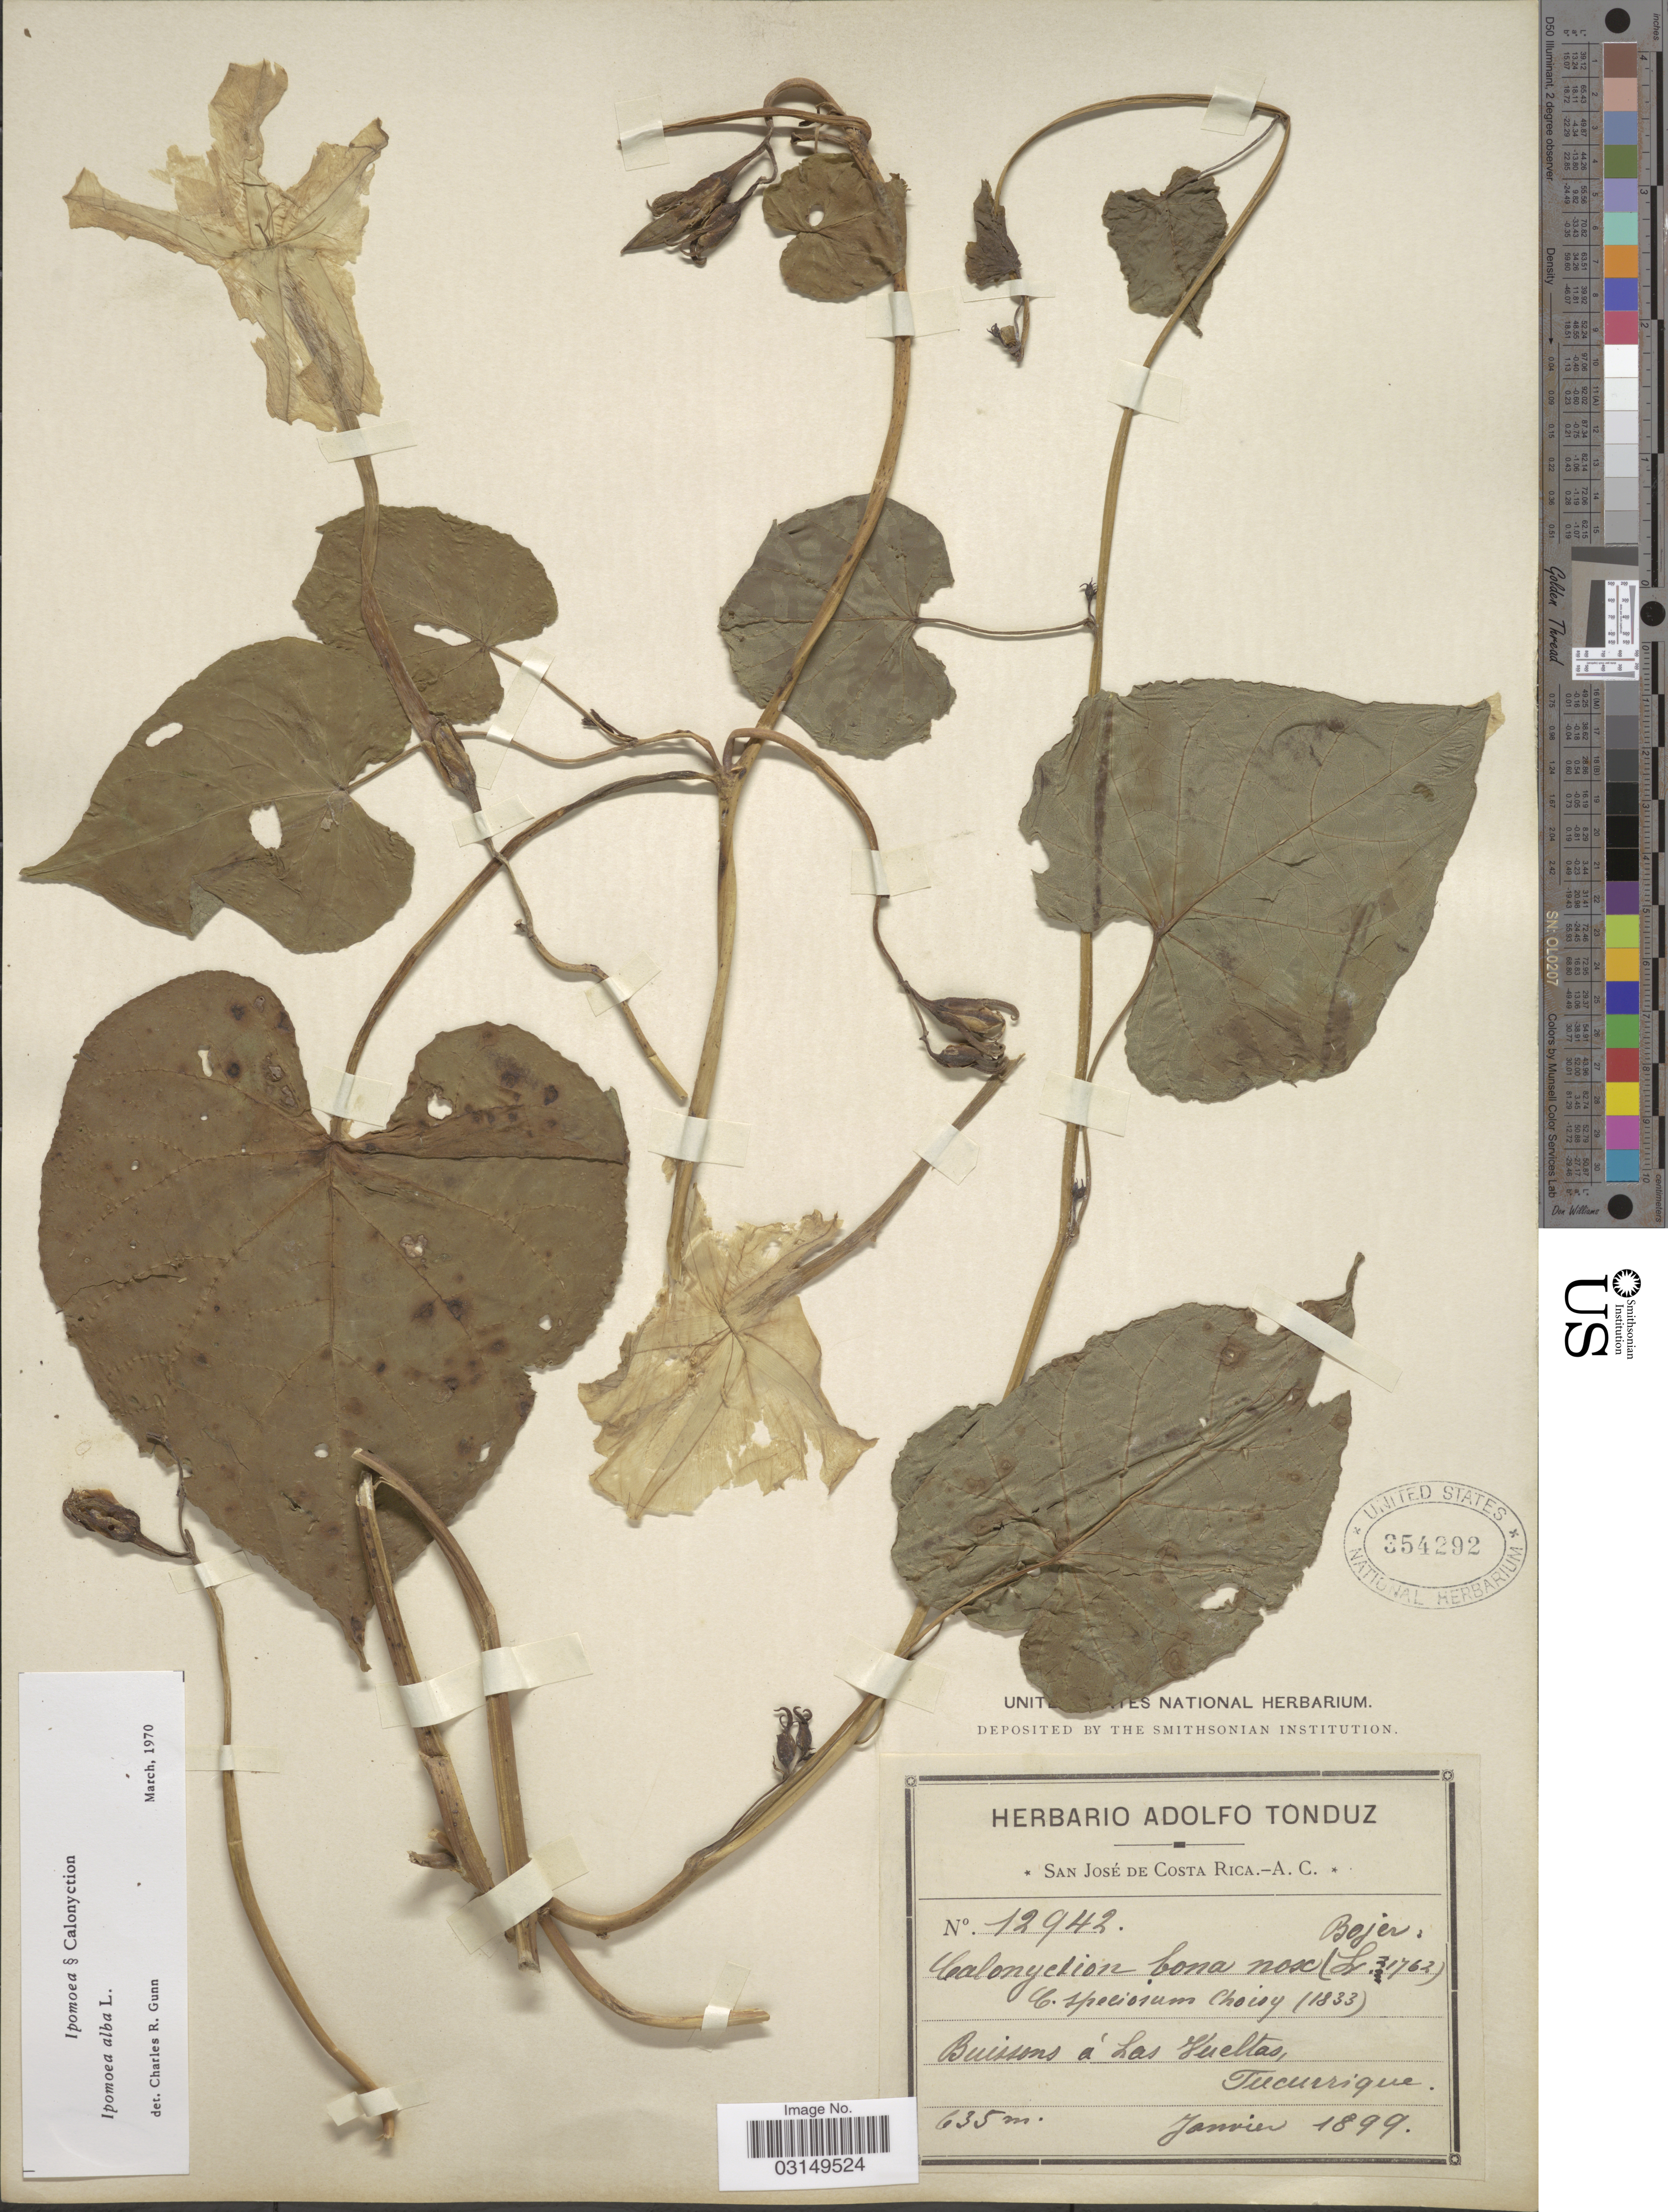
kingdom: Plantae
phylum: Tracheophyta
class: Magnoliopsida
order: Solanales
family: Convolvulaceae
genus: Ipomoea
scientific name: Ipomoea alba L.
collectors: ex Herb. Adolfo Tonduz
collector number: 12942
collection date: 1899-01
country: Costa Rica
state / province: Cartago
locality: Buissons à Las Vueltas, Tucurrique.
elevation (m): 635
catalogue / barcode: US 354292